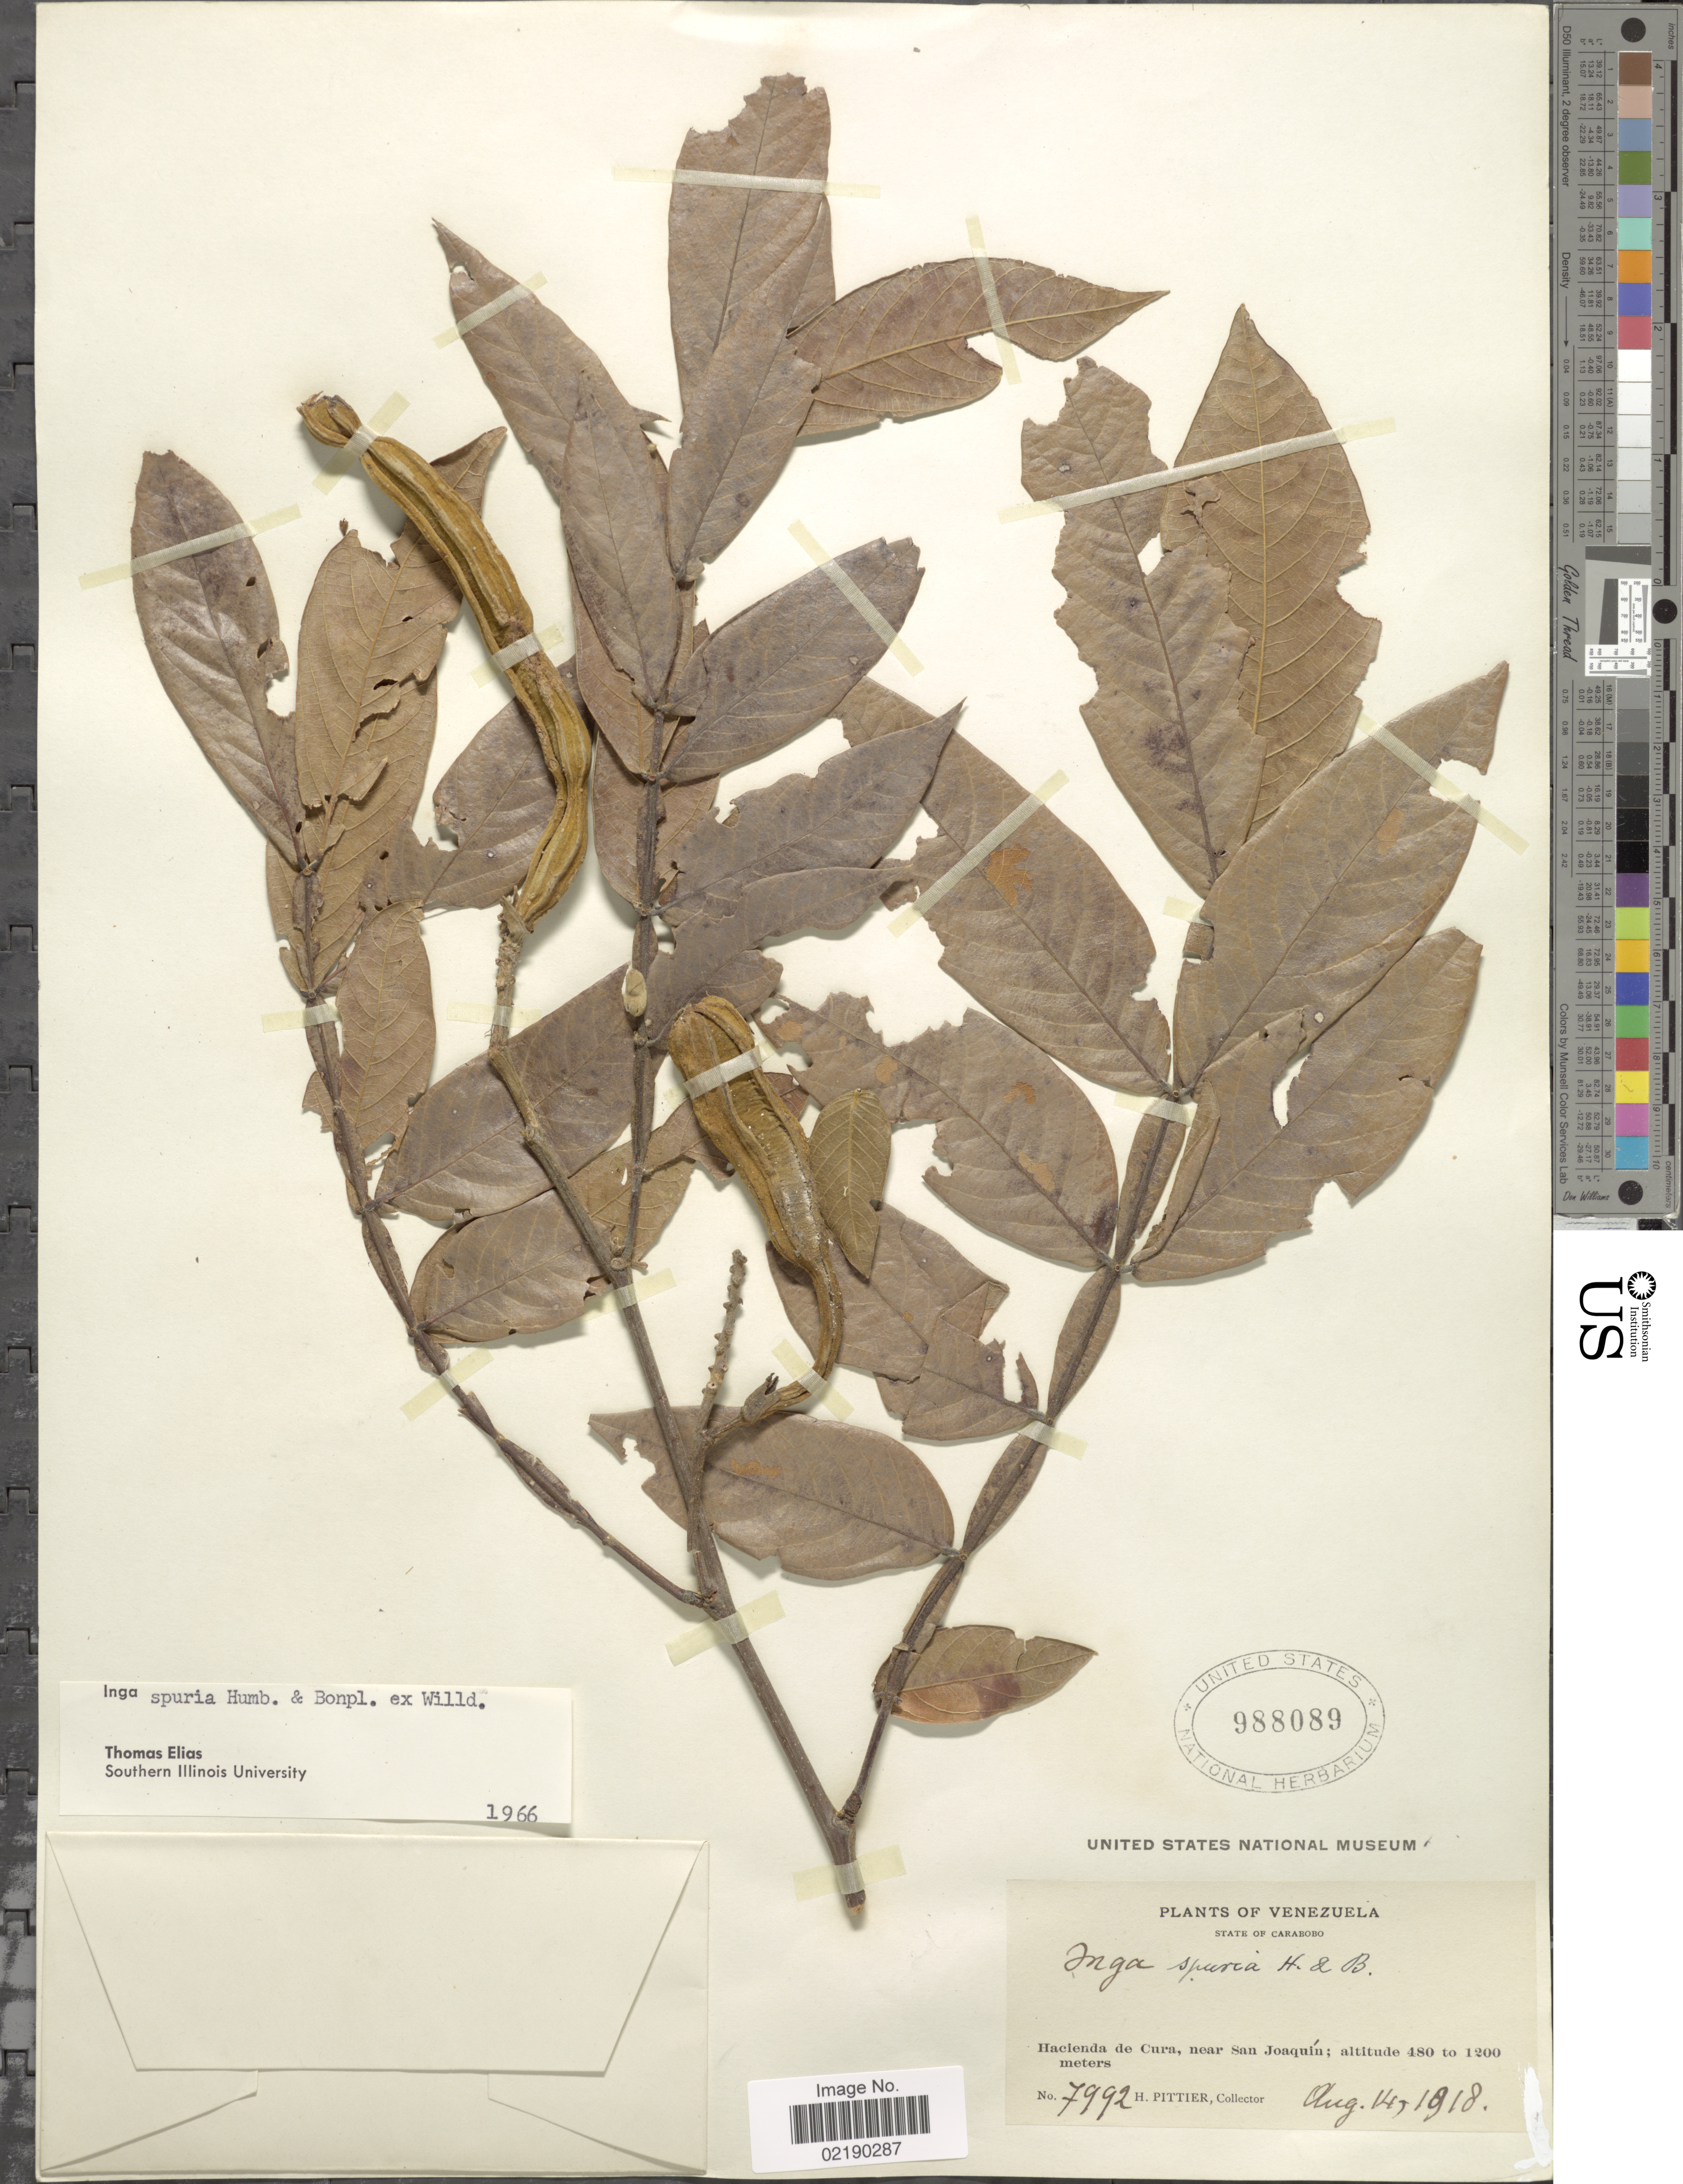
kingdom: Plantae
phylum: Tracheophyta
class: Magnoliopsida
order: Fabales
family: Fabaceae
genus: Inga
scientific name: Inga vera subsp. vera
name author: Willd.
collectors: H. F. Pittier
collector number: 7992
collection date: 1918-08-14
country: Venezuela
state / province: Carabobo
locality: Hacienda de Cura, near San Joaquin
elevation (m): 480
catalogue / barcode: US 988089